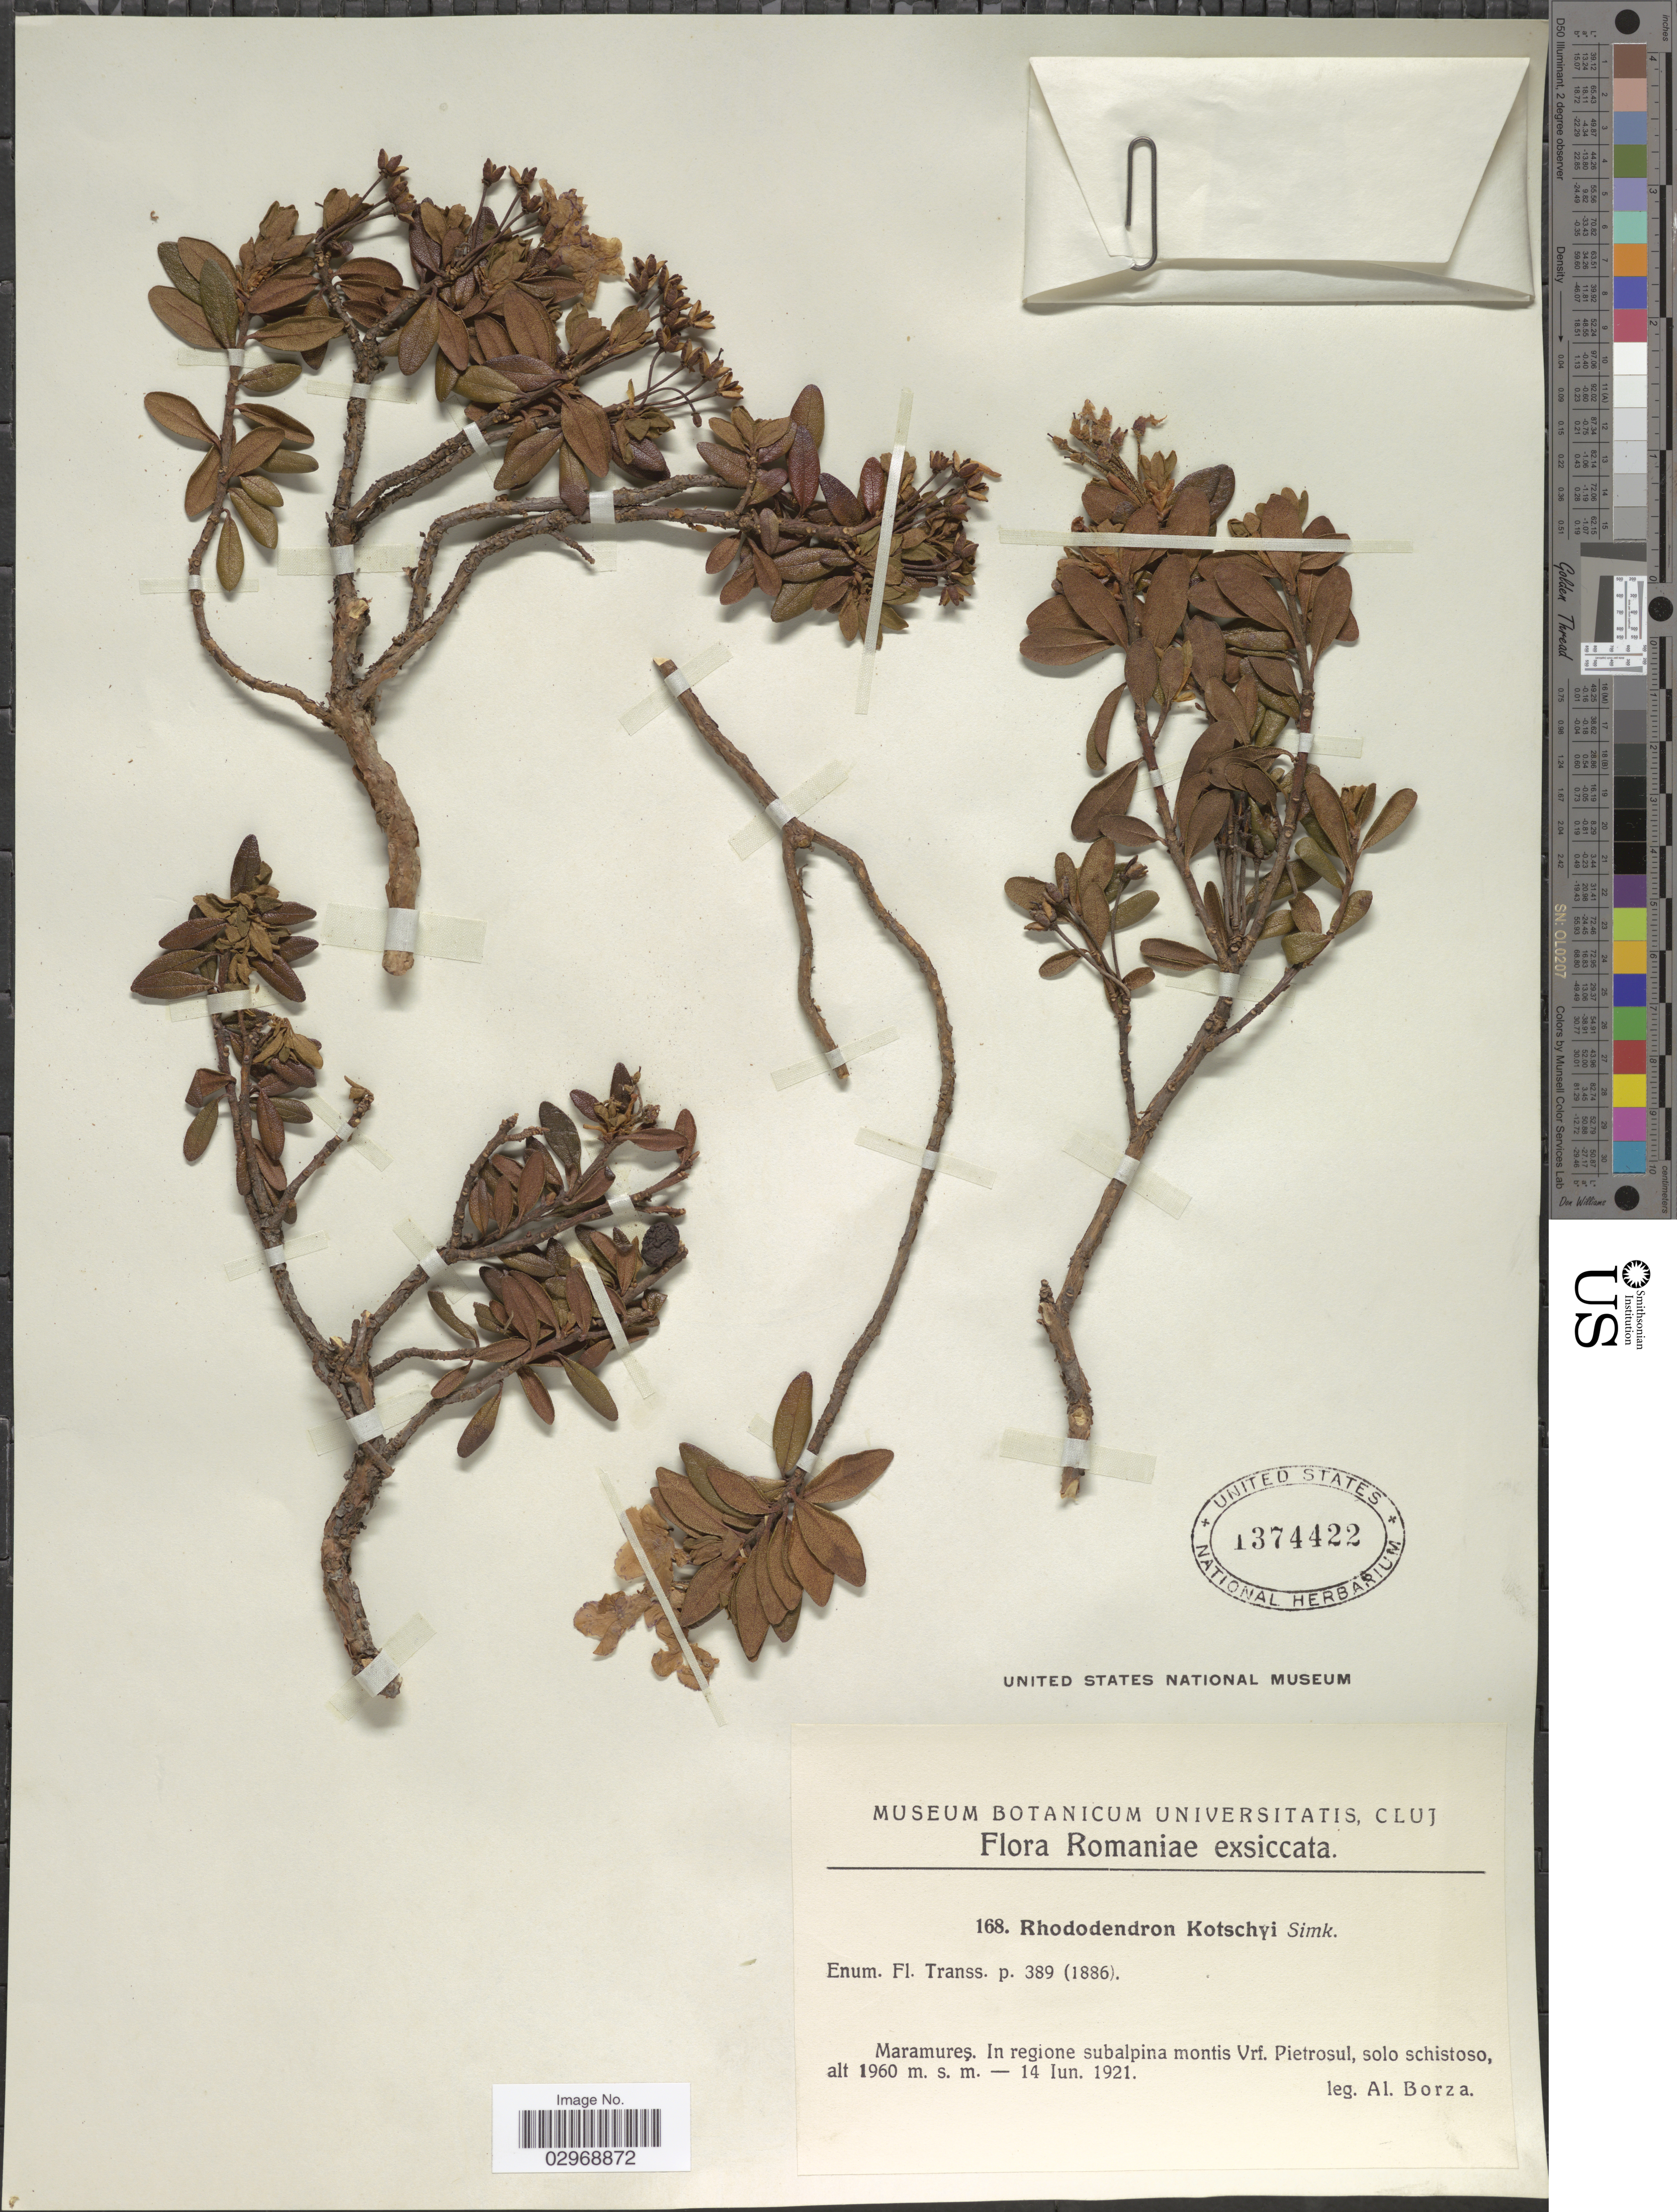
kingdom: Plantae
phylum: Tracheophyta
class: Magnoliopsida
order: Ericales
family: Ericaceae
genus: Rhododendron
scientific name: Rhododendron kotschyi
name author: Simonk.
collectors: A. Borza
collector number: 168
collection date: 1921-06-14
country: Romania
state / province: Maramures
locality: In regione subalpina montis Vrf. Pietrosul, solo schistoso.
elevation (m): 1960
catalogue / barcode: US 1374422